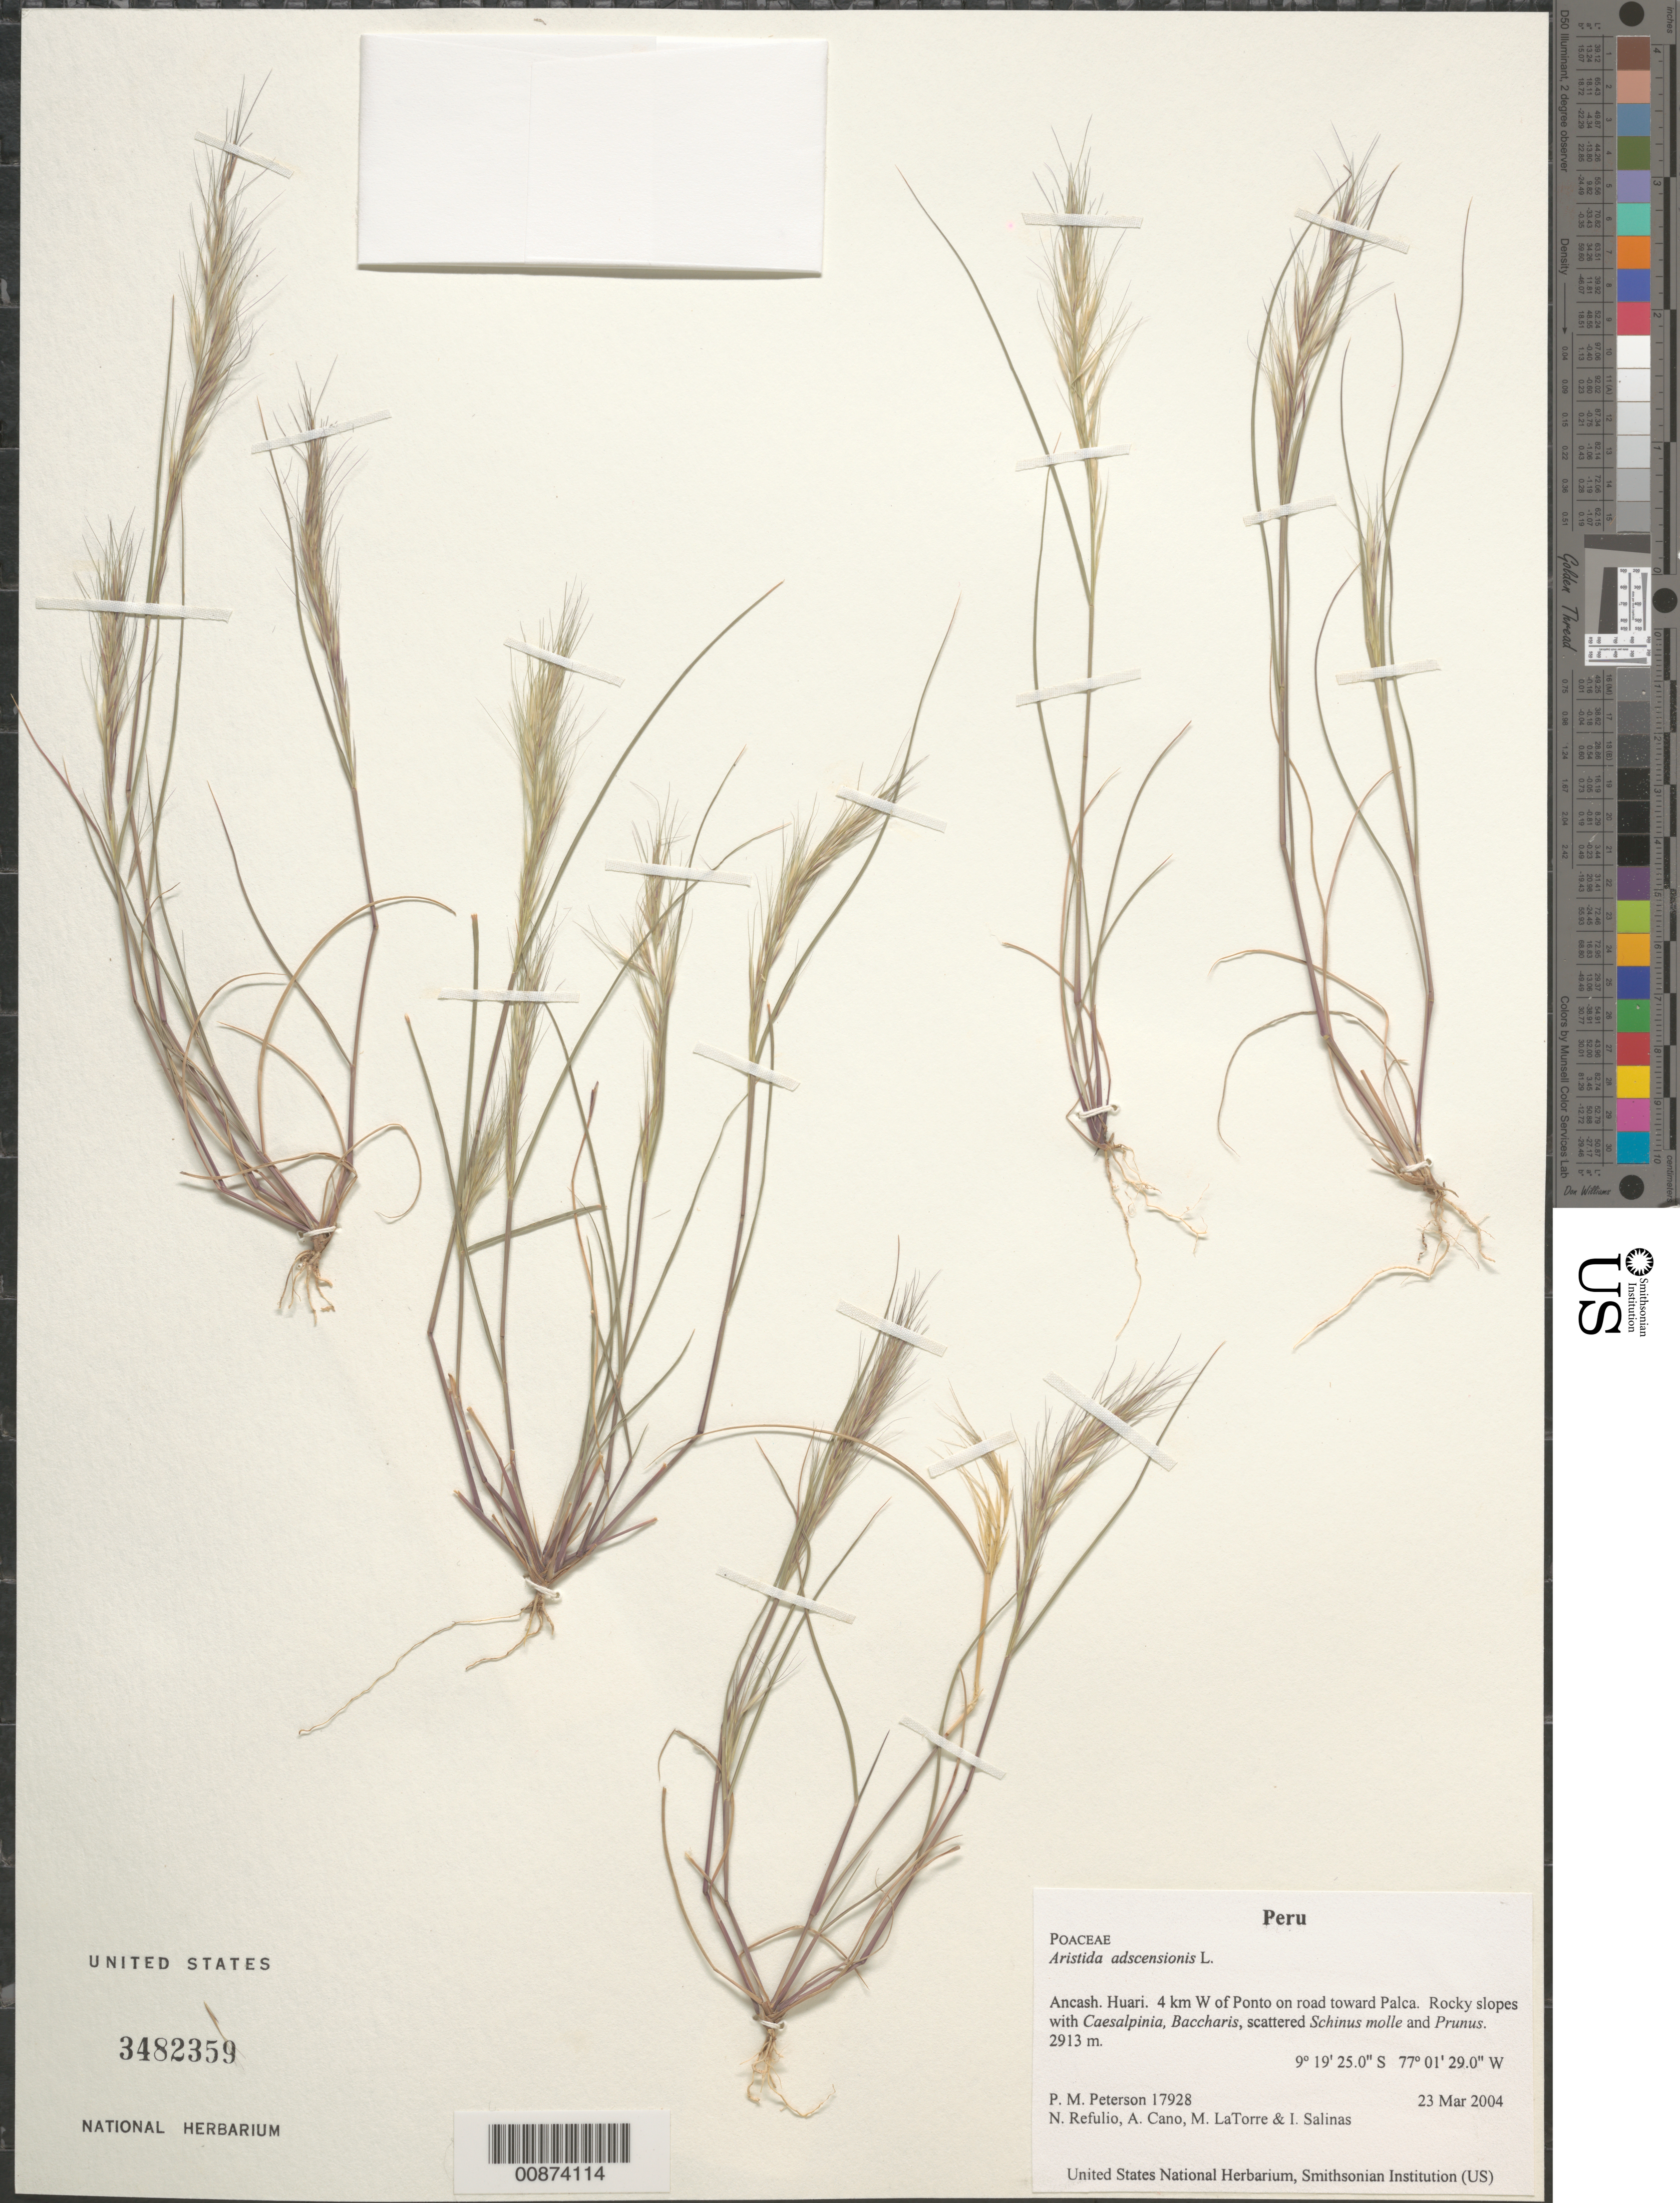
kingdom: Plantae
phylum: Tracheophyta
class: Liliopsida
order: Poales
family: Poaceae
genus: Aristida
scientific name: Aristida adscensionis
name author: L.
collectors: P. M. Peterson, N. Refulio-Rodríguez, A. Cano, M. Torre & I. Salinas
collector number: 17928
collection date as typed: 23 Mar 2004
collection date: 2004-03-23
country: Peru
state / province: Ancash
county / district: Huari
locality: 4 km W of Ponto on road toward Palca. Rocky slopes with Caesalpinia, Baccharis, scattered Schinus molle and Prunus.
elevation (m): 2913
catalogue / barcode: US 3482359